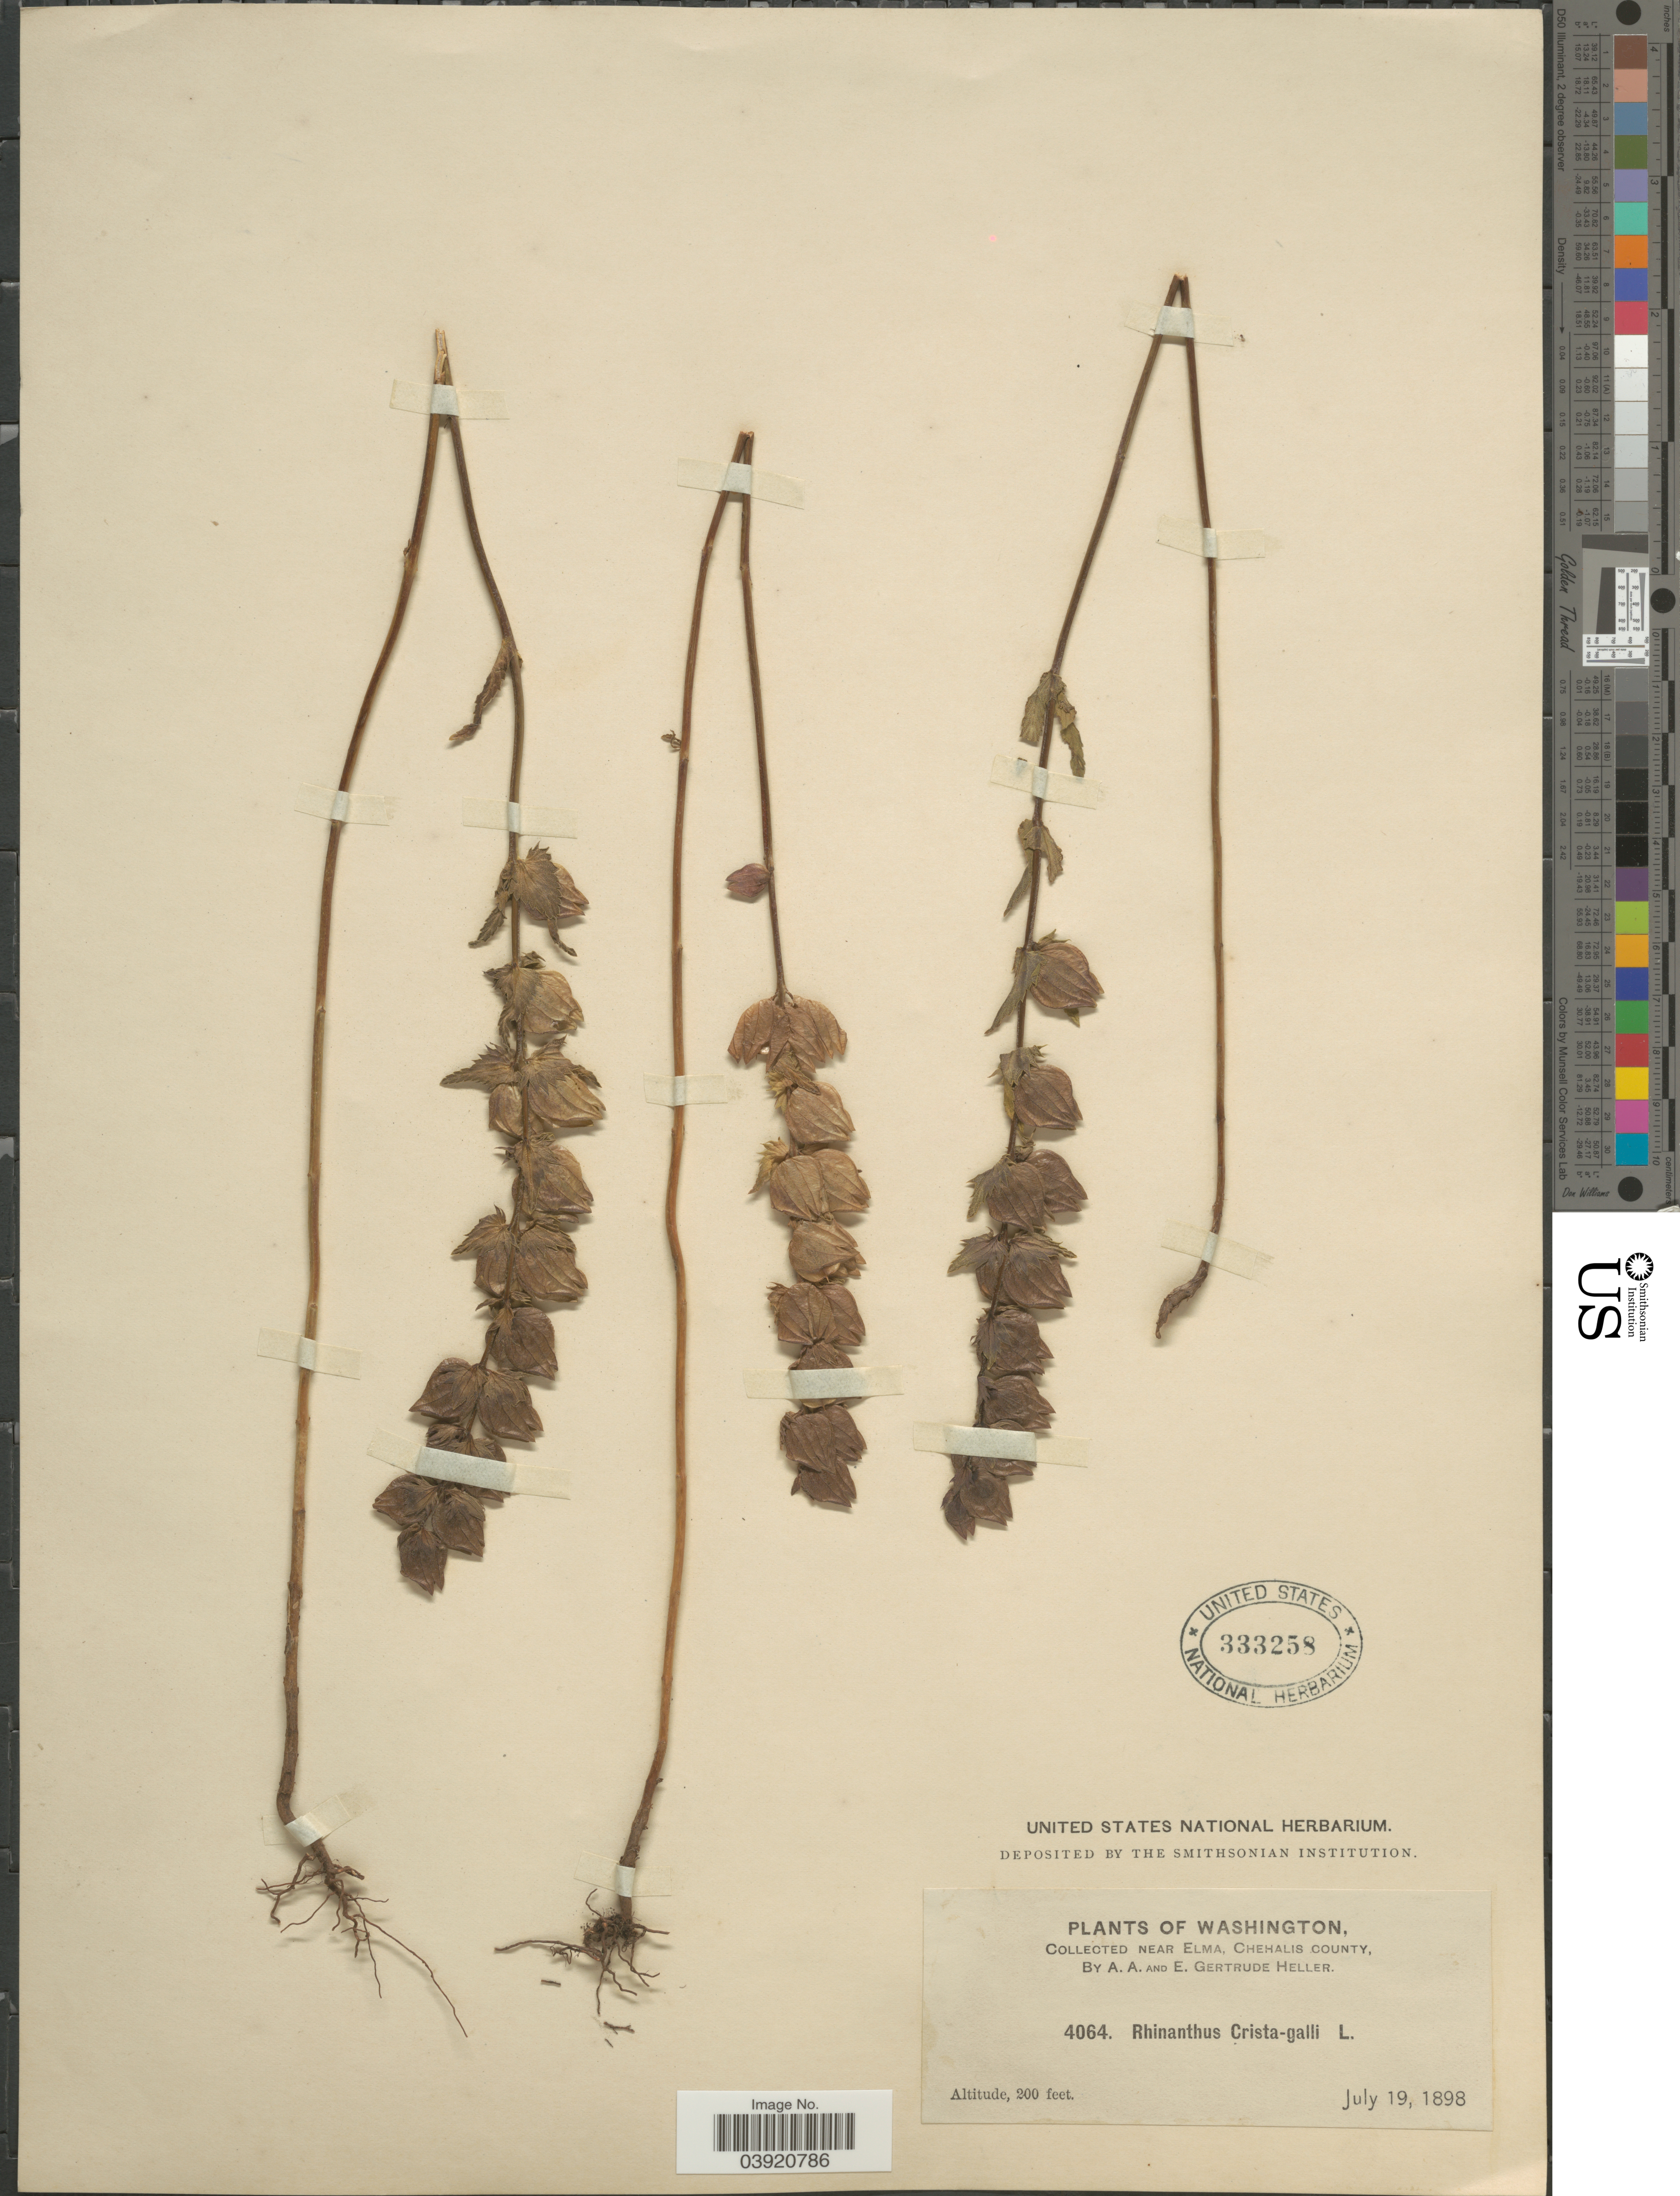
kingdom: Plantae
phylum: Tracheophyta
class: Magnoliopsida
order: Lamiales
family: Orobanchaceae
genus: Rhinanthus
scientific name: Rhinanthus crista-galli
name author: L.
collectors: A. A. Heller & E. G. Heller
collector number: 4064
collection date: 1898-07-19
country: United States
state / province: Washington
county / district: Grays Harbor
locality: Near Elma,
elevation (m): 61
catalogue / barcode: US 333258